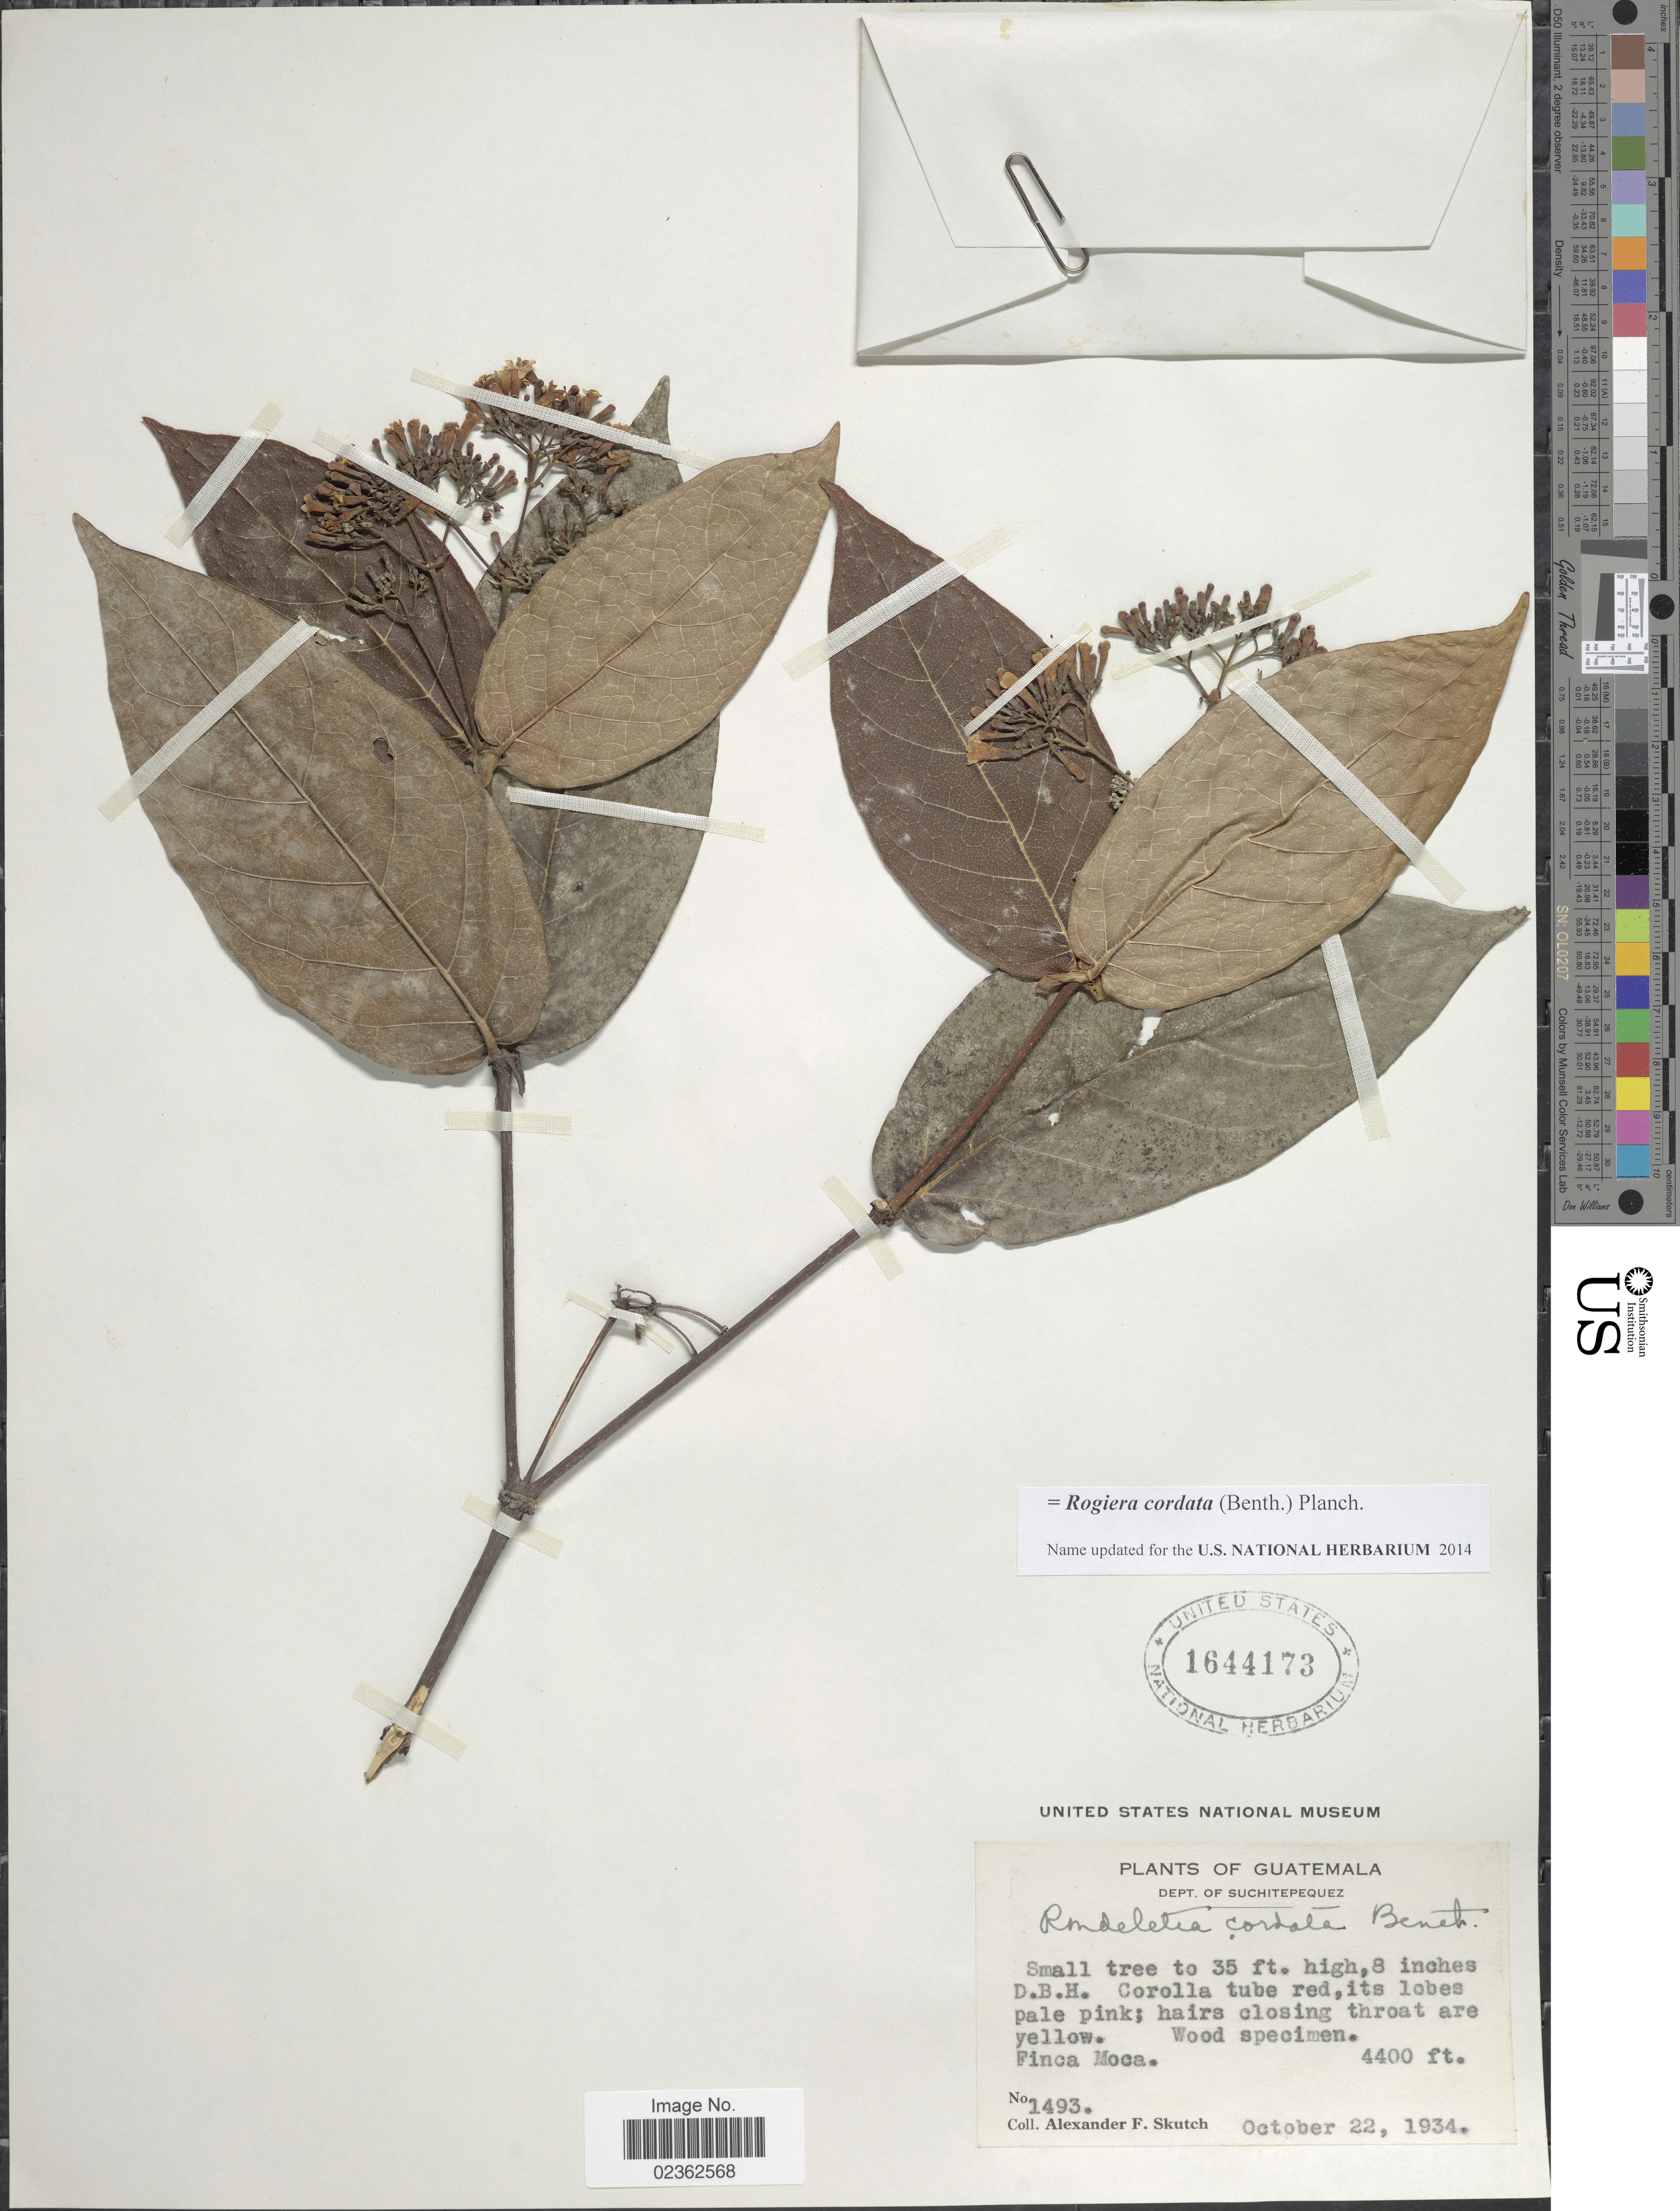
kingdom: Plantae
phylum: Tracheophyta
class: Magnoliopsida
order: Gentianales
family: Rubiaceae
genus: Rogiera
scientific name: Rogiera cordata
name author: (Benth.) Planch.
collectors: A. F. Skutch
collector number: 1493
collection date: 1934-10-22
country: Guatemala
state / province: Suchitepéquez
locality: Finca Moca.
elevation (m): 1341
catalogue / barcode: US 1644173